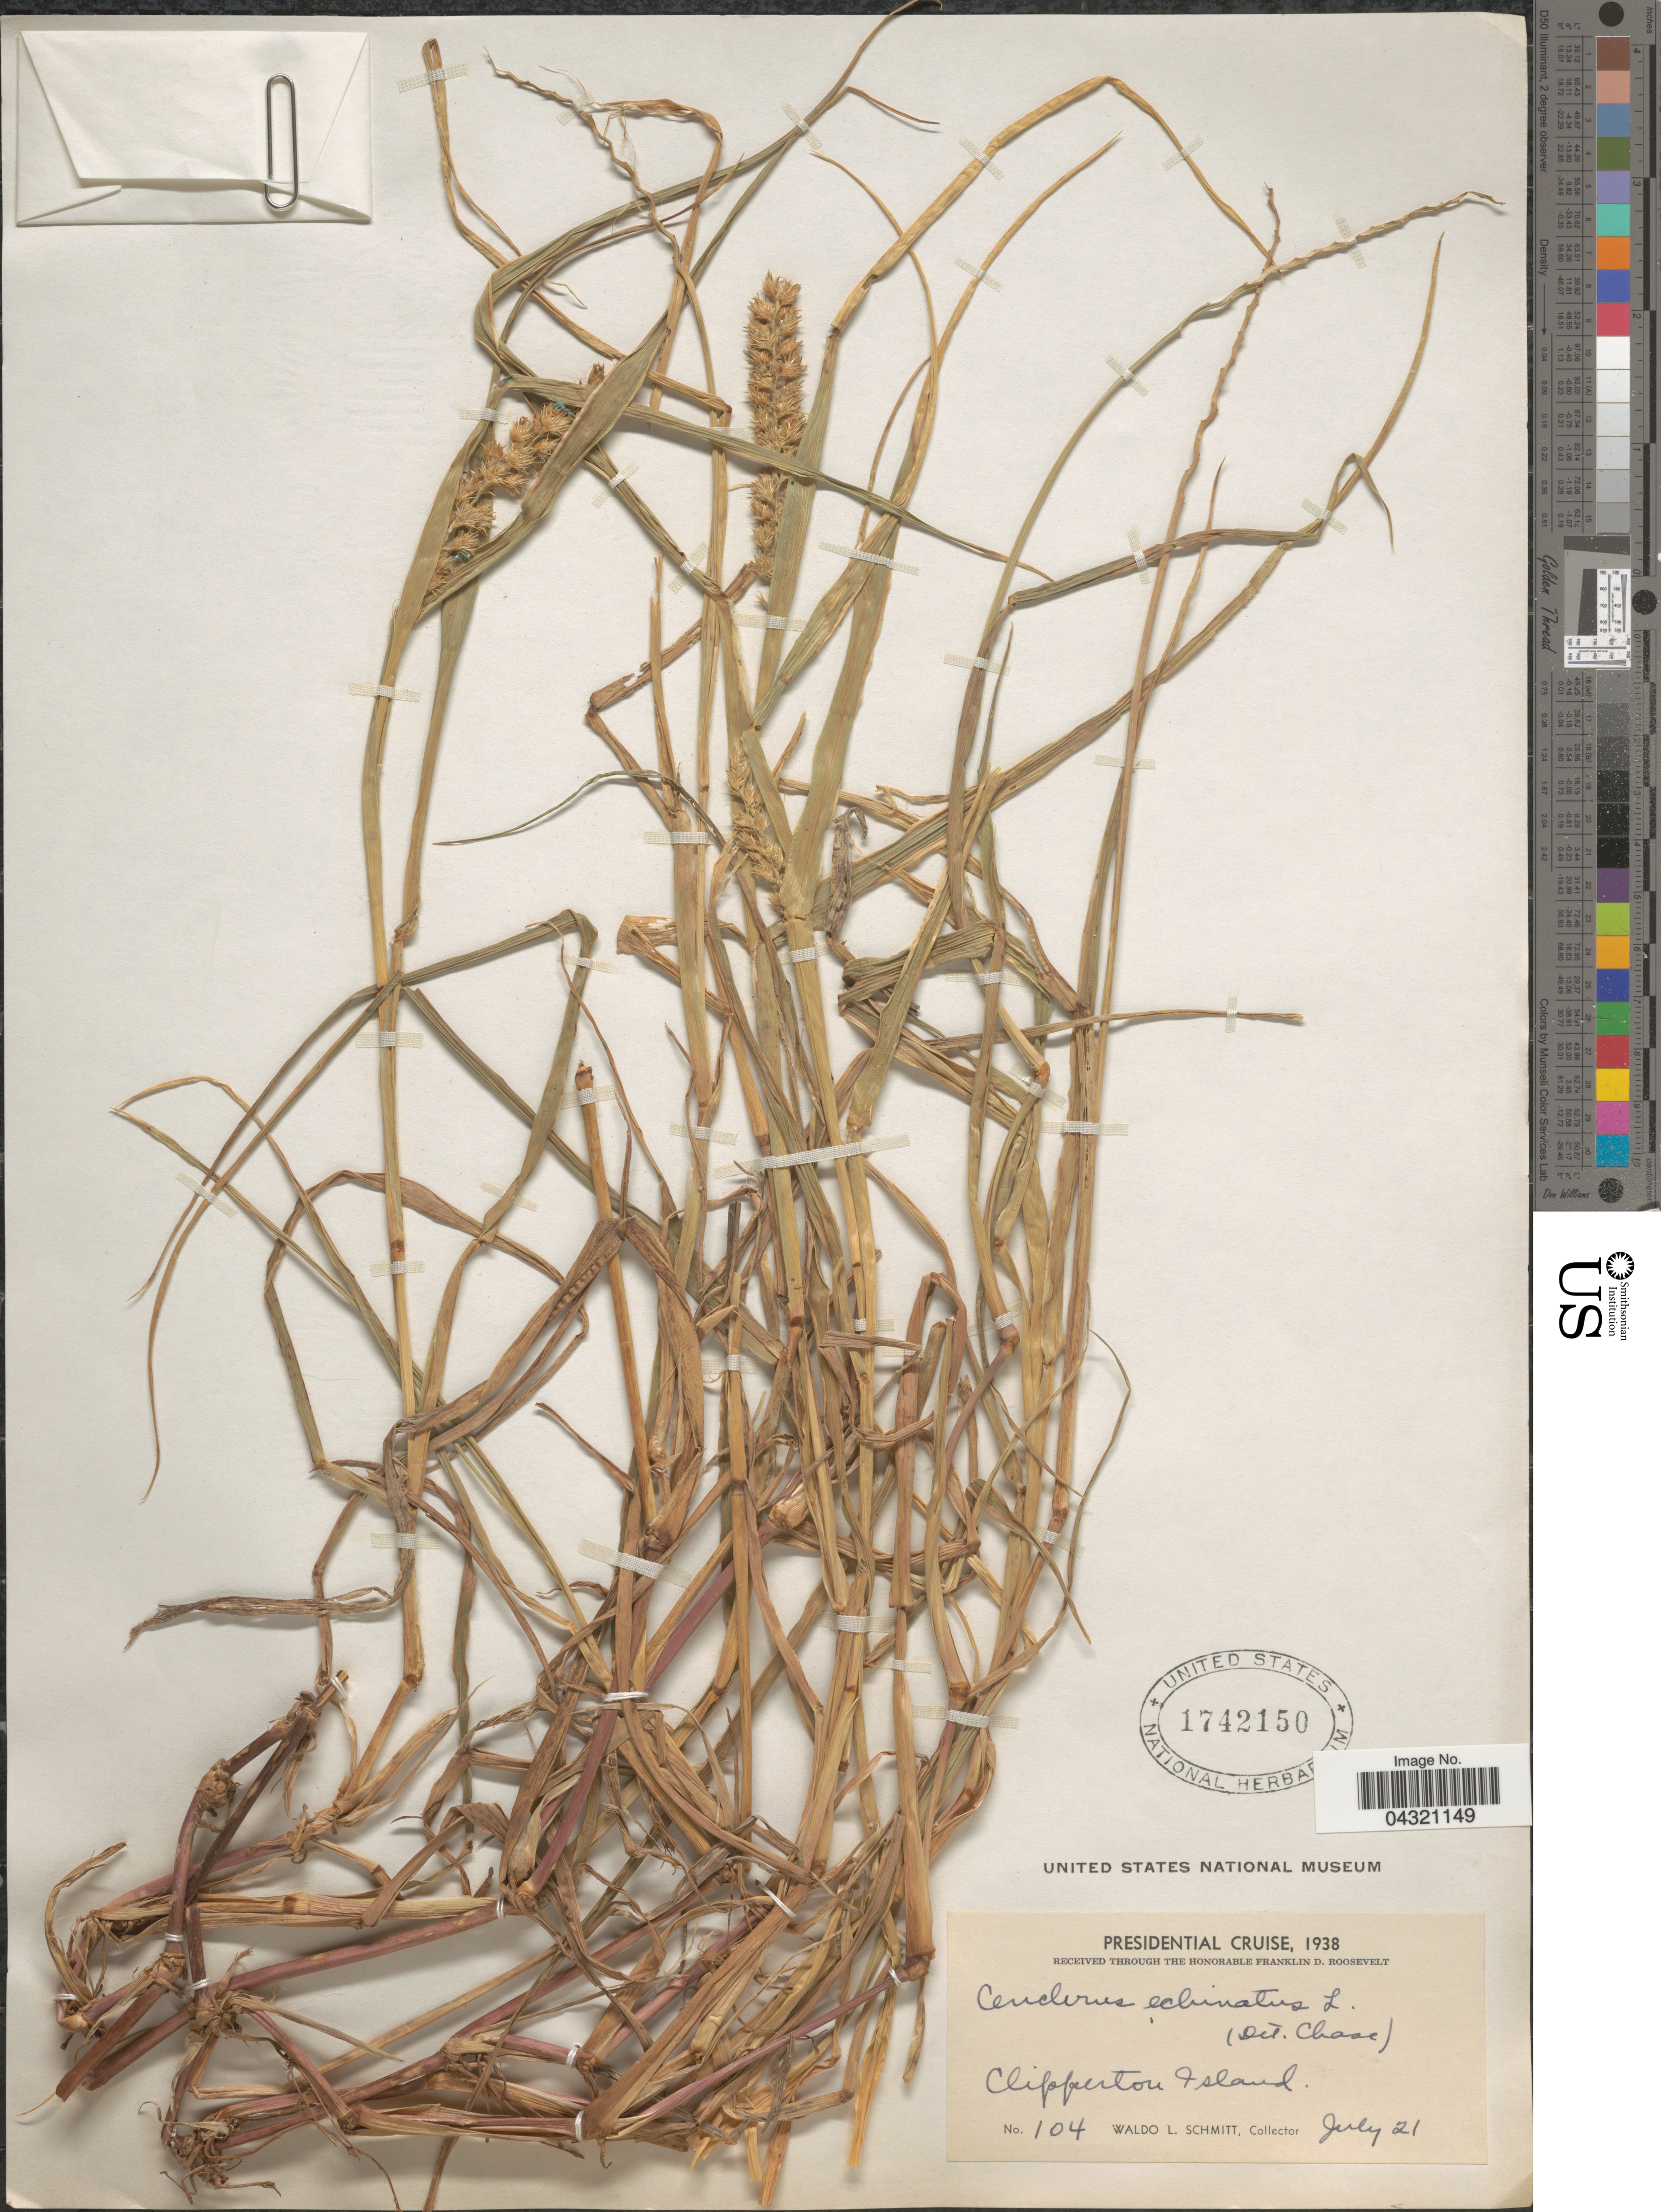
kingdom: Plantae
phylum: Tracheophyta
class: Liliopsida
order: Poales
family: Poaceae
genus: Cenchrus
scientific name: Cenchrus echinatus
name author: L.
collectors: W. L. Schmitt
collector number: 104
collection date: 1938-07-21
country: Central Am. Pac. Islands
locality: Presidential Cruise, 1938. Clipperton Island.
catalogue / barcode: US 1742150